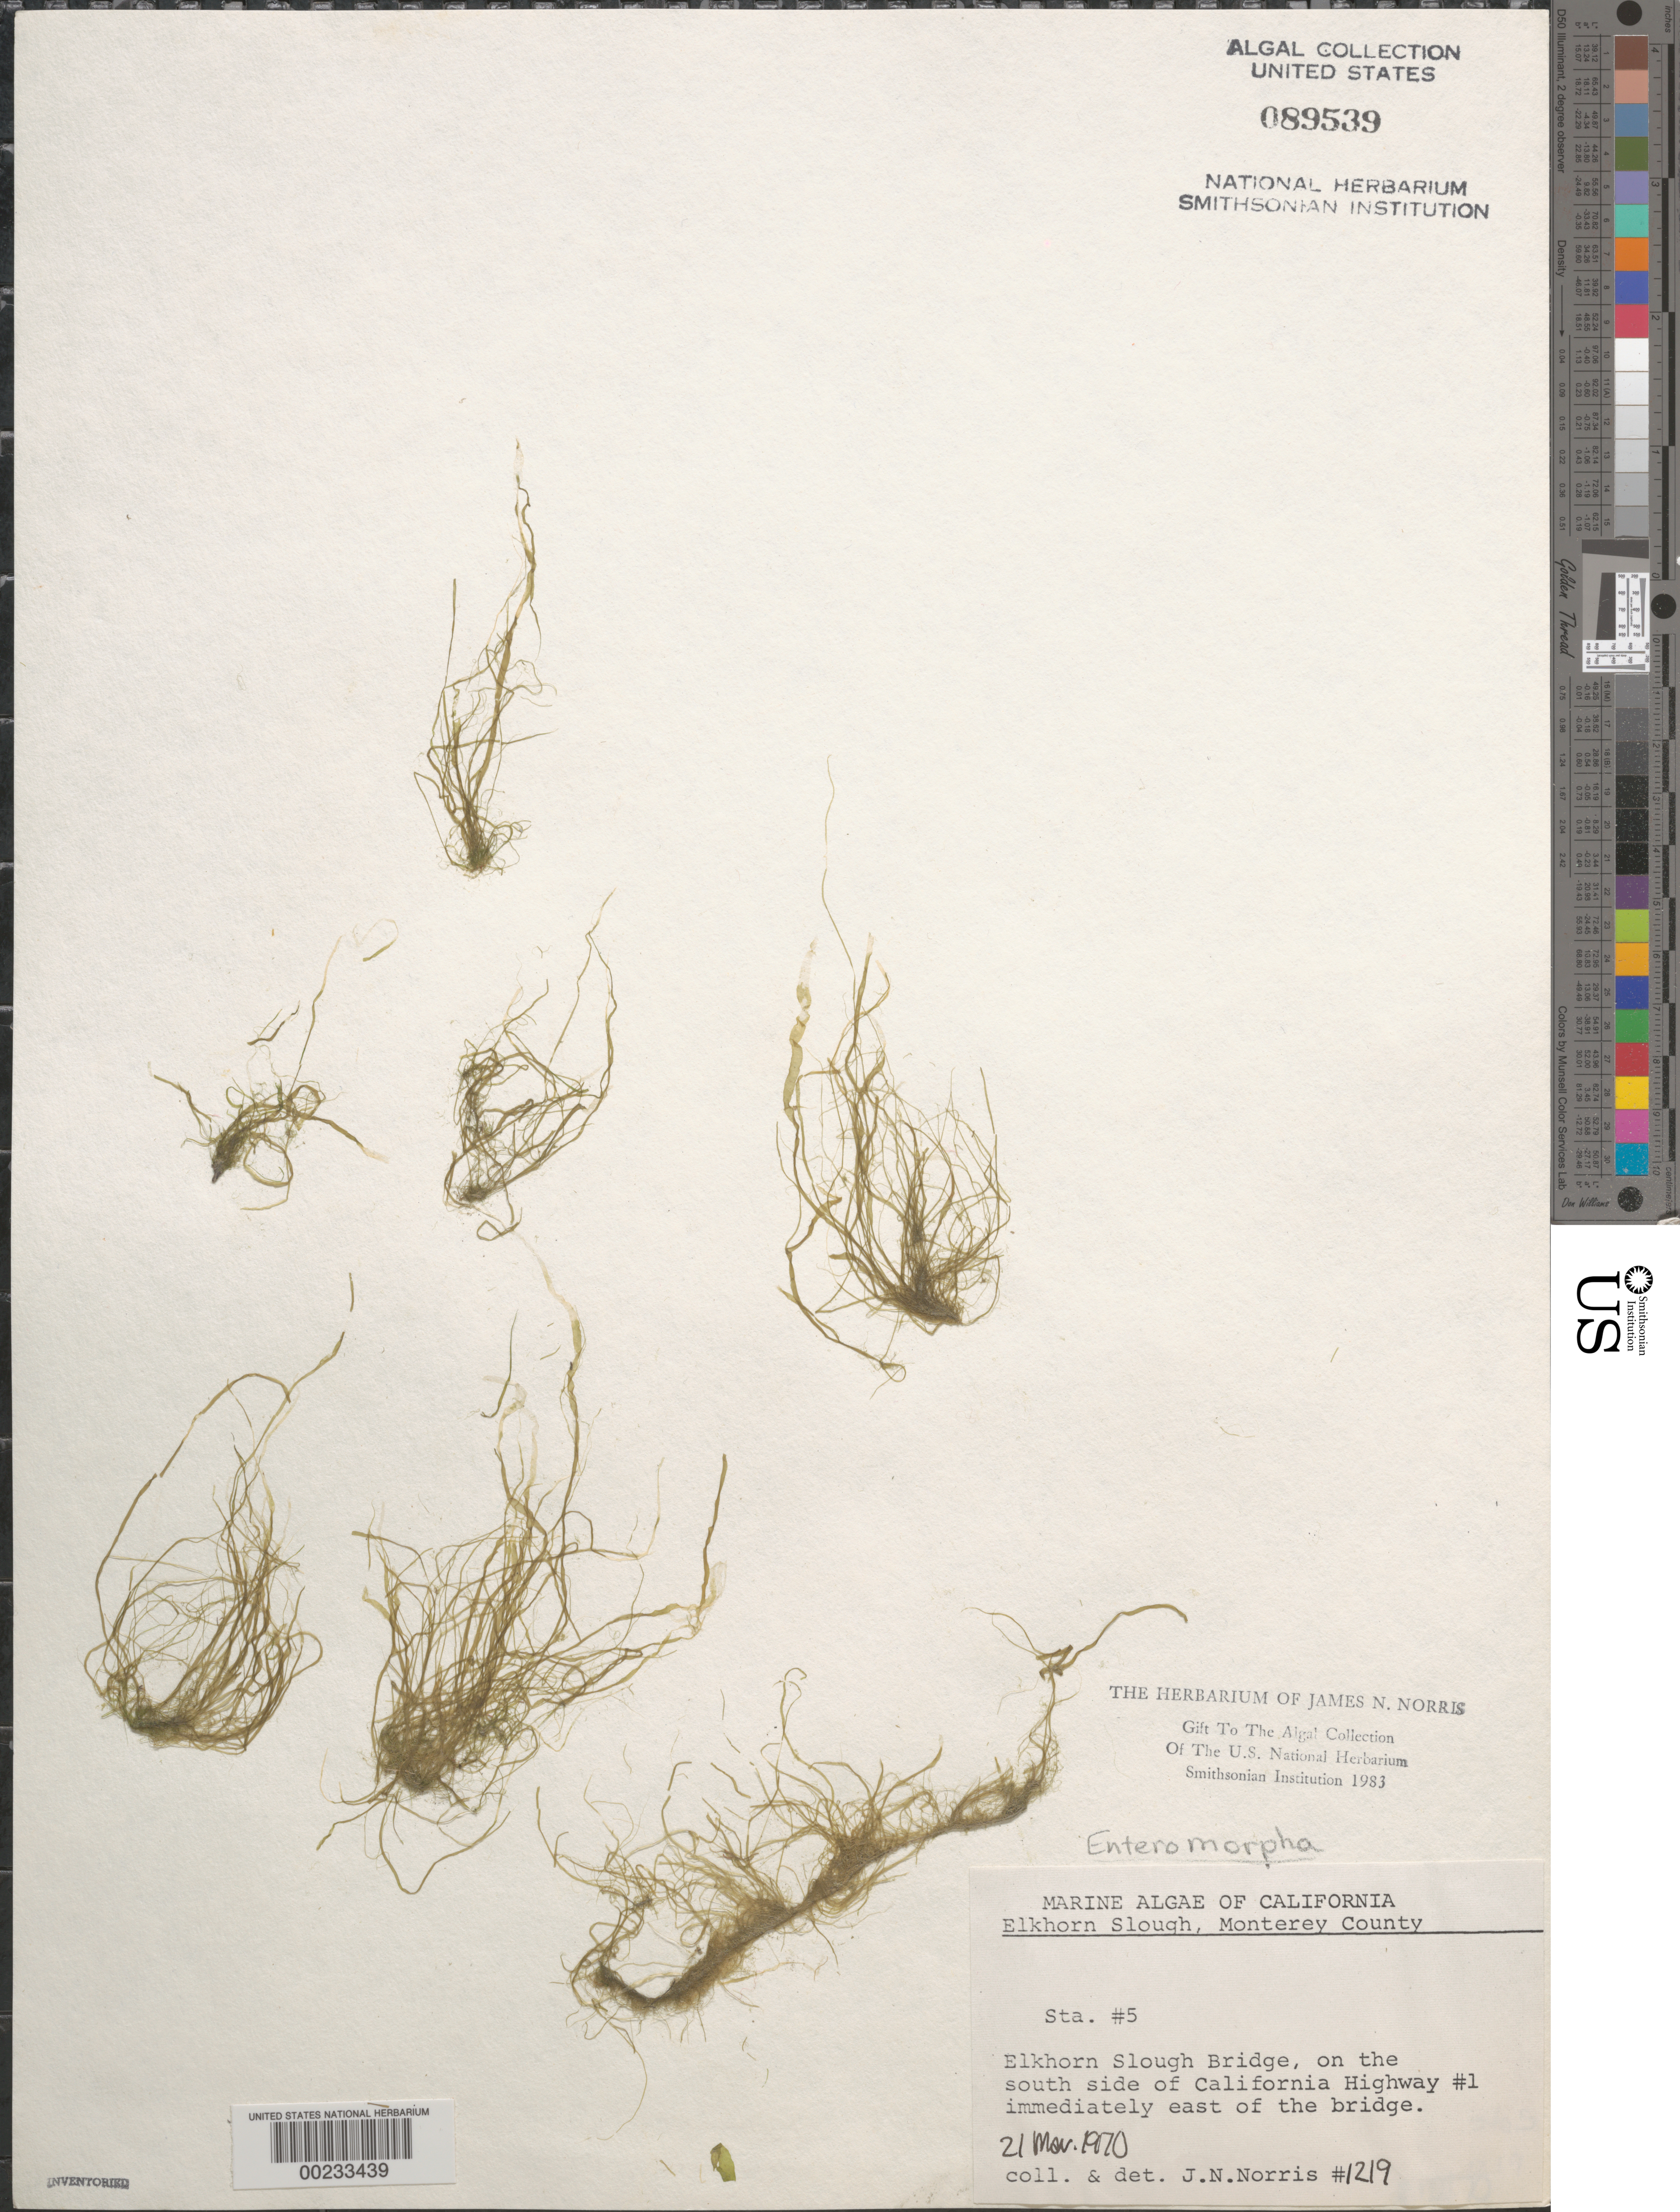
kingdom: Plantae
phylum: Chlorophyta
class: Ulvophyceae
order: Ulvales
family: Ulvaceae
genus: Ulva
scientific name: Ulva sp.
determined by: Algae name updating Project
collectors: J. N. Norris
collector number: JN-1219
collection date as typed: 21 Mar 1970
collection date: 1970-03-21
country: United States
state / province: California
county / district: Monterey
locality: Elkhorn Slough, Elkhorn Slough Bridge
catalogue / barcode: US 89539